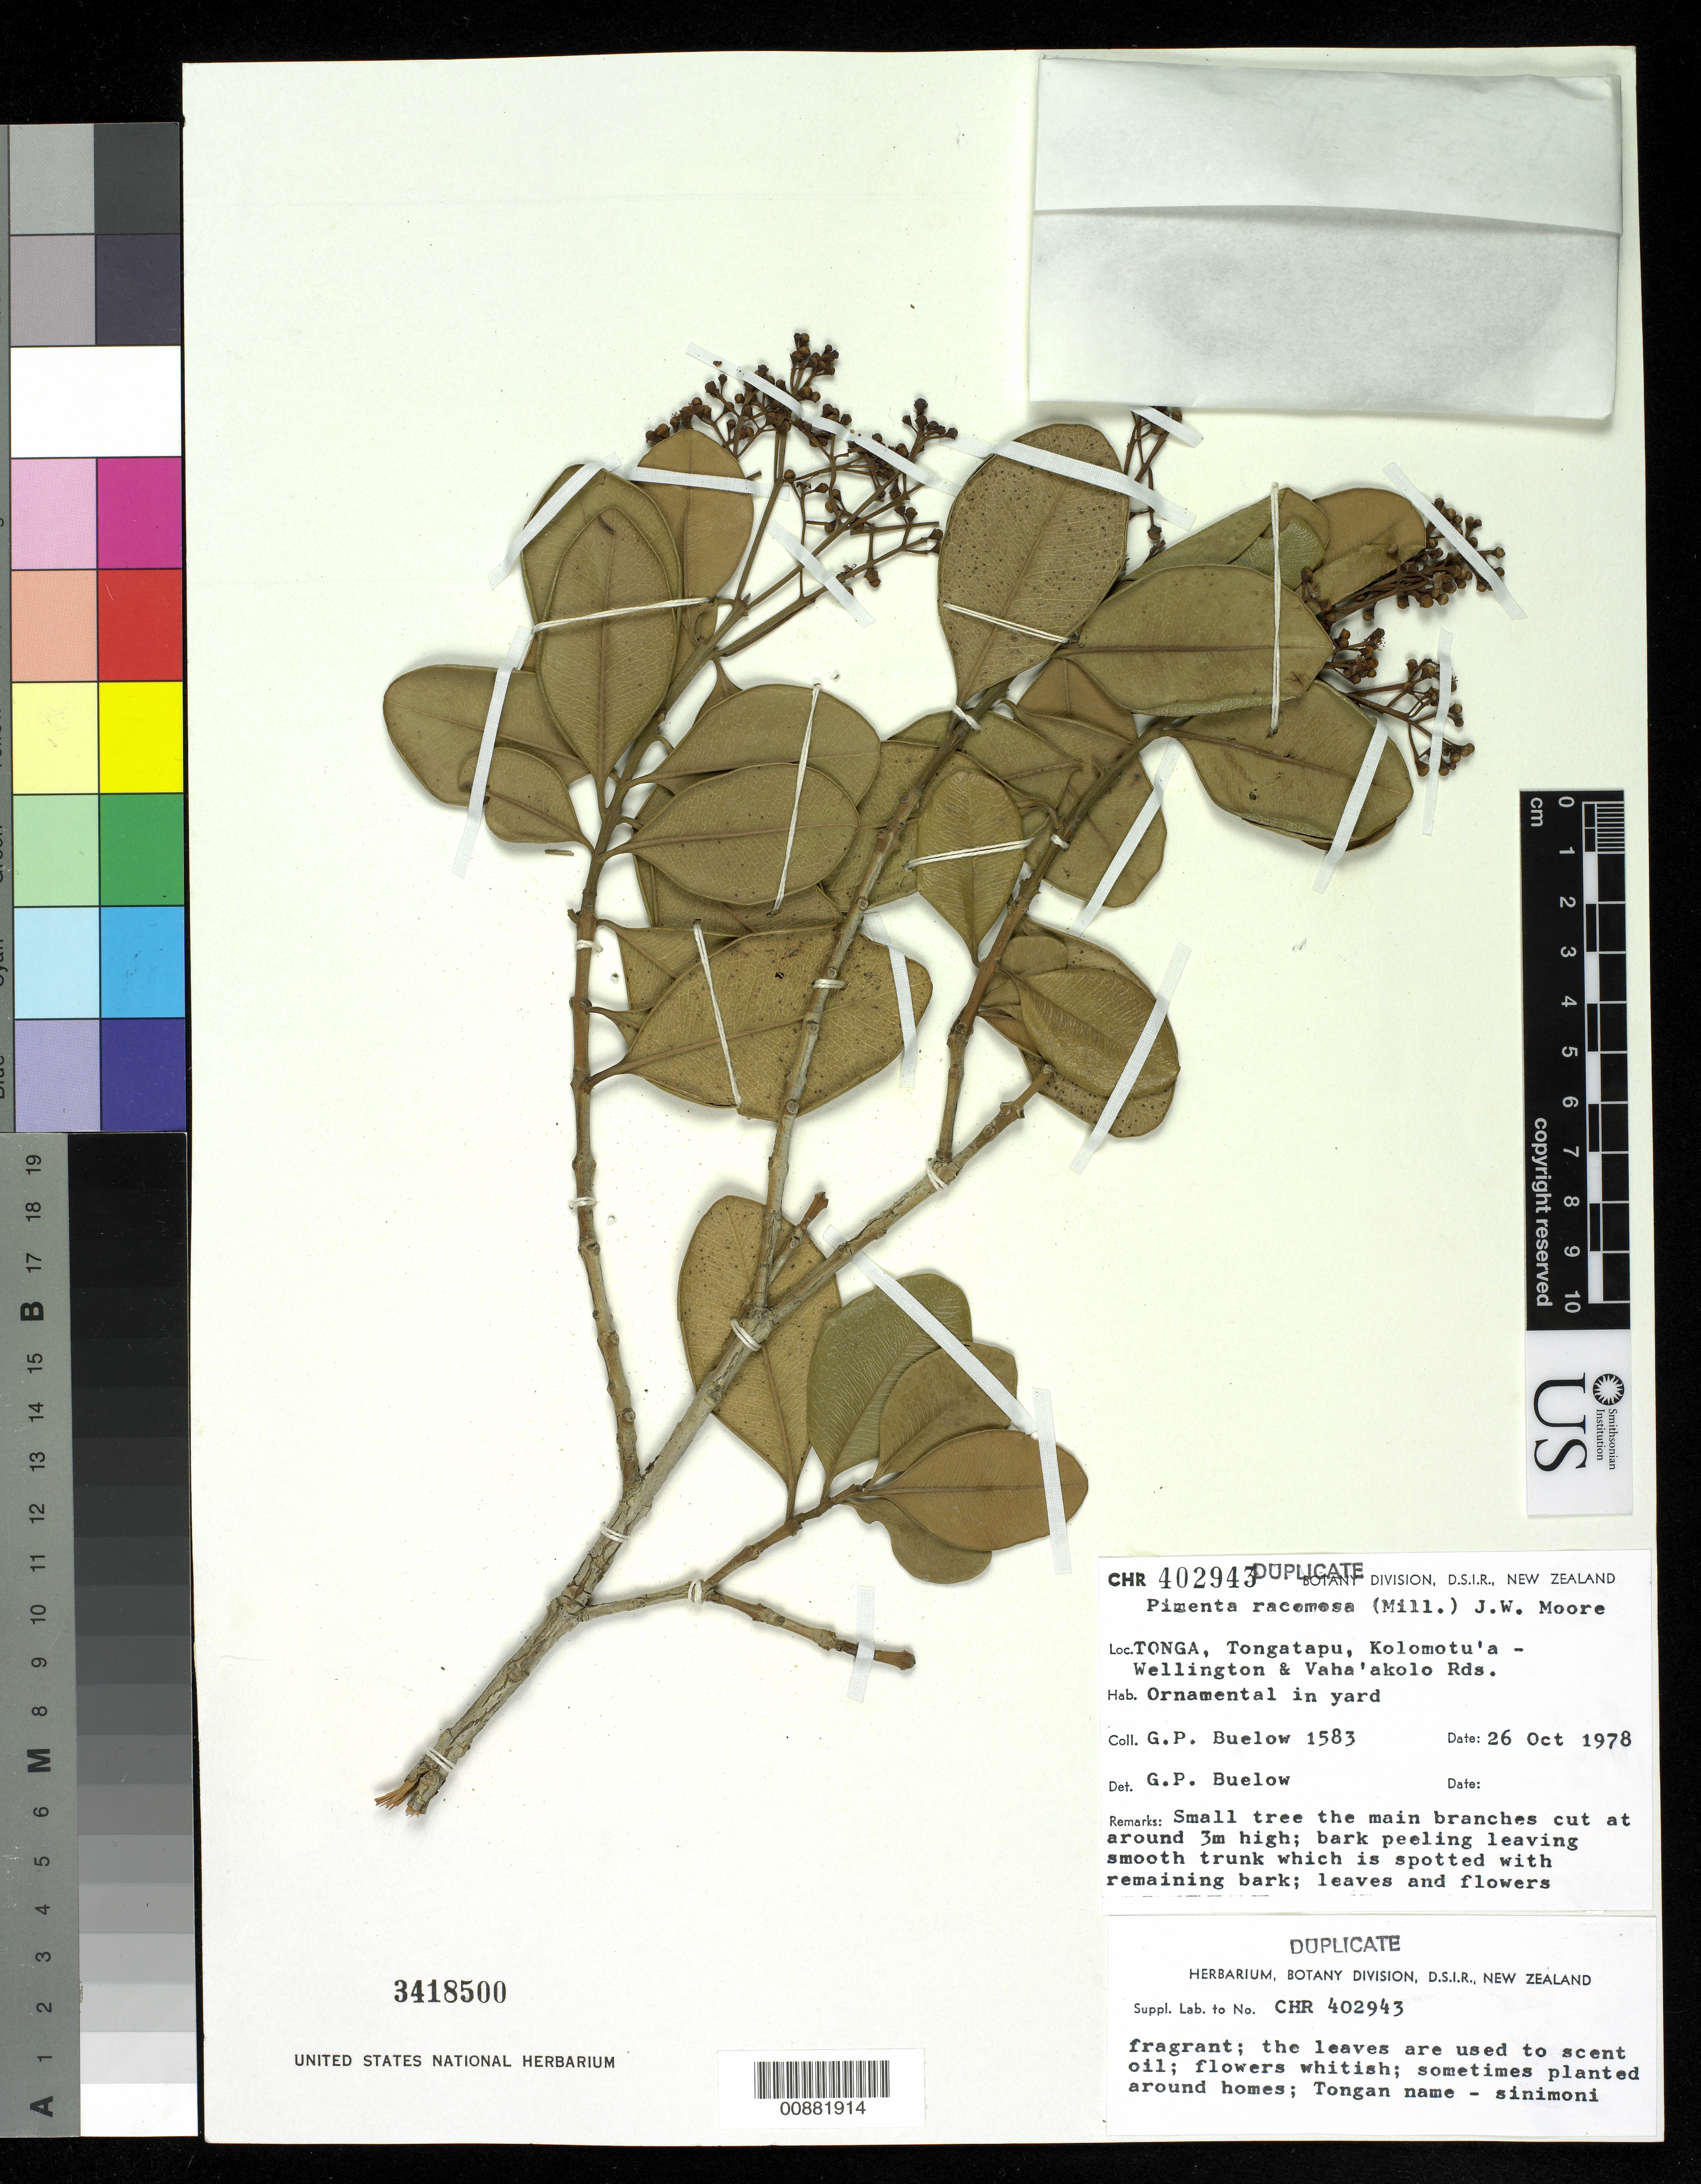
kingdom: Plantae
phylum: Tracheophyta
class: Magnoliopsida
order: Myrtales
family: Myrtaceae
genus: Pimenta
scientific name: Pimenta racemosa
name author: (Mill.) J.W. Moore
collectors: G. Buelow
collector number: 1583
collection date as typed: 26 Oct 1978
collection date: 1978-10-26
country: Tonga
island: Tongatapu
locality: Tongatapu, Kolomotu'a - Wellington & Vaha'akolo Rds.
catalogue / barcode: US 3418500